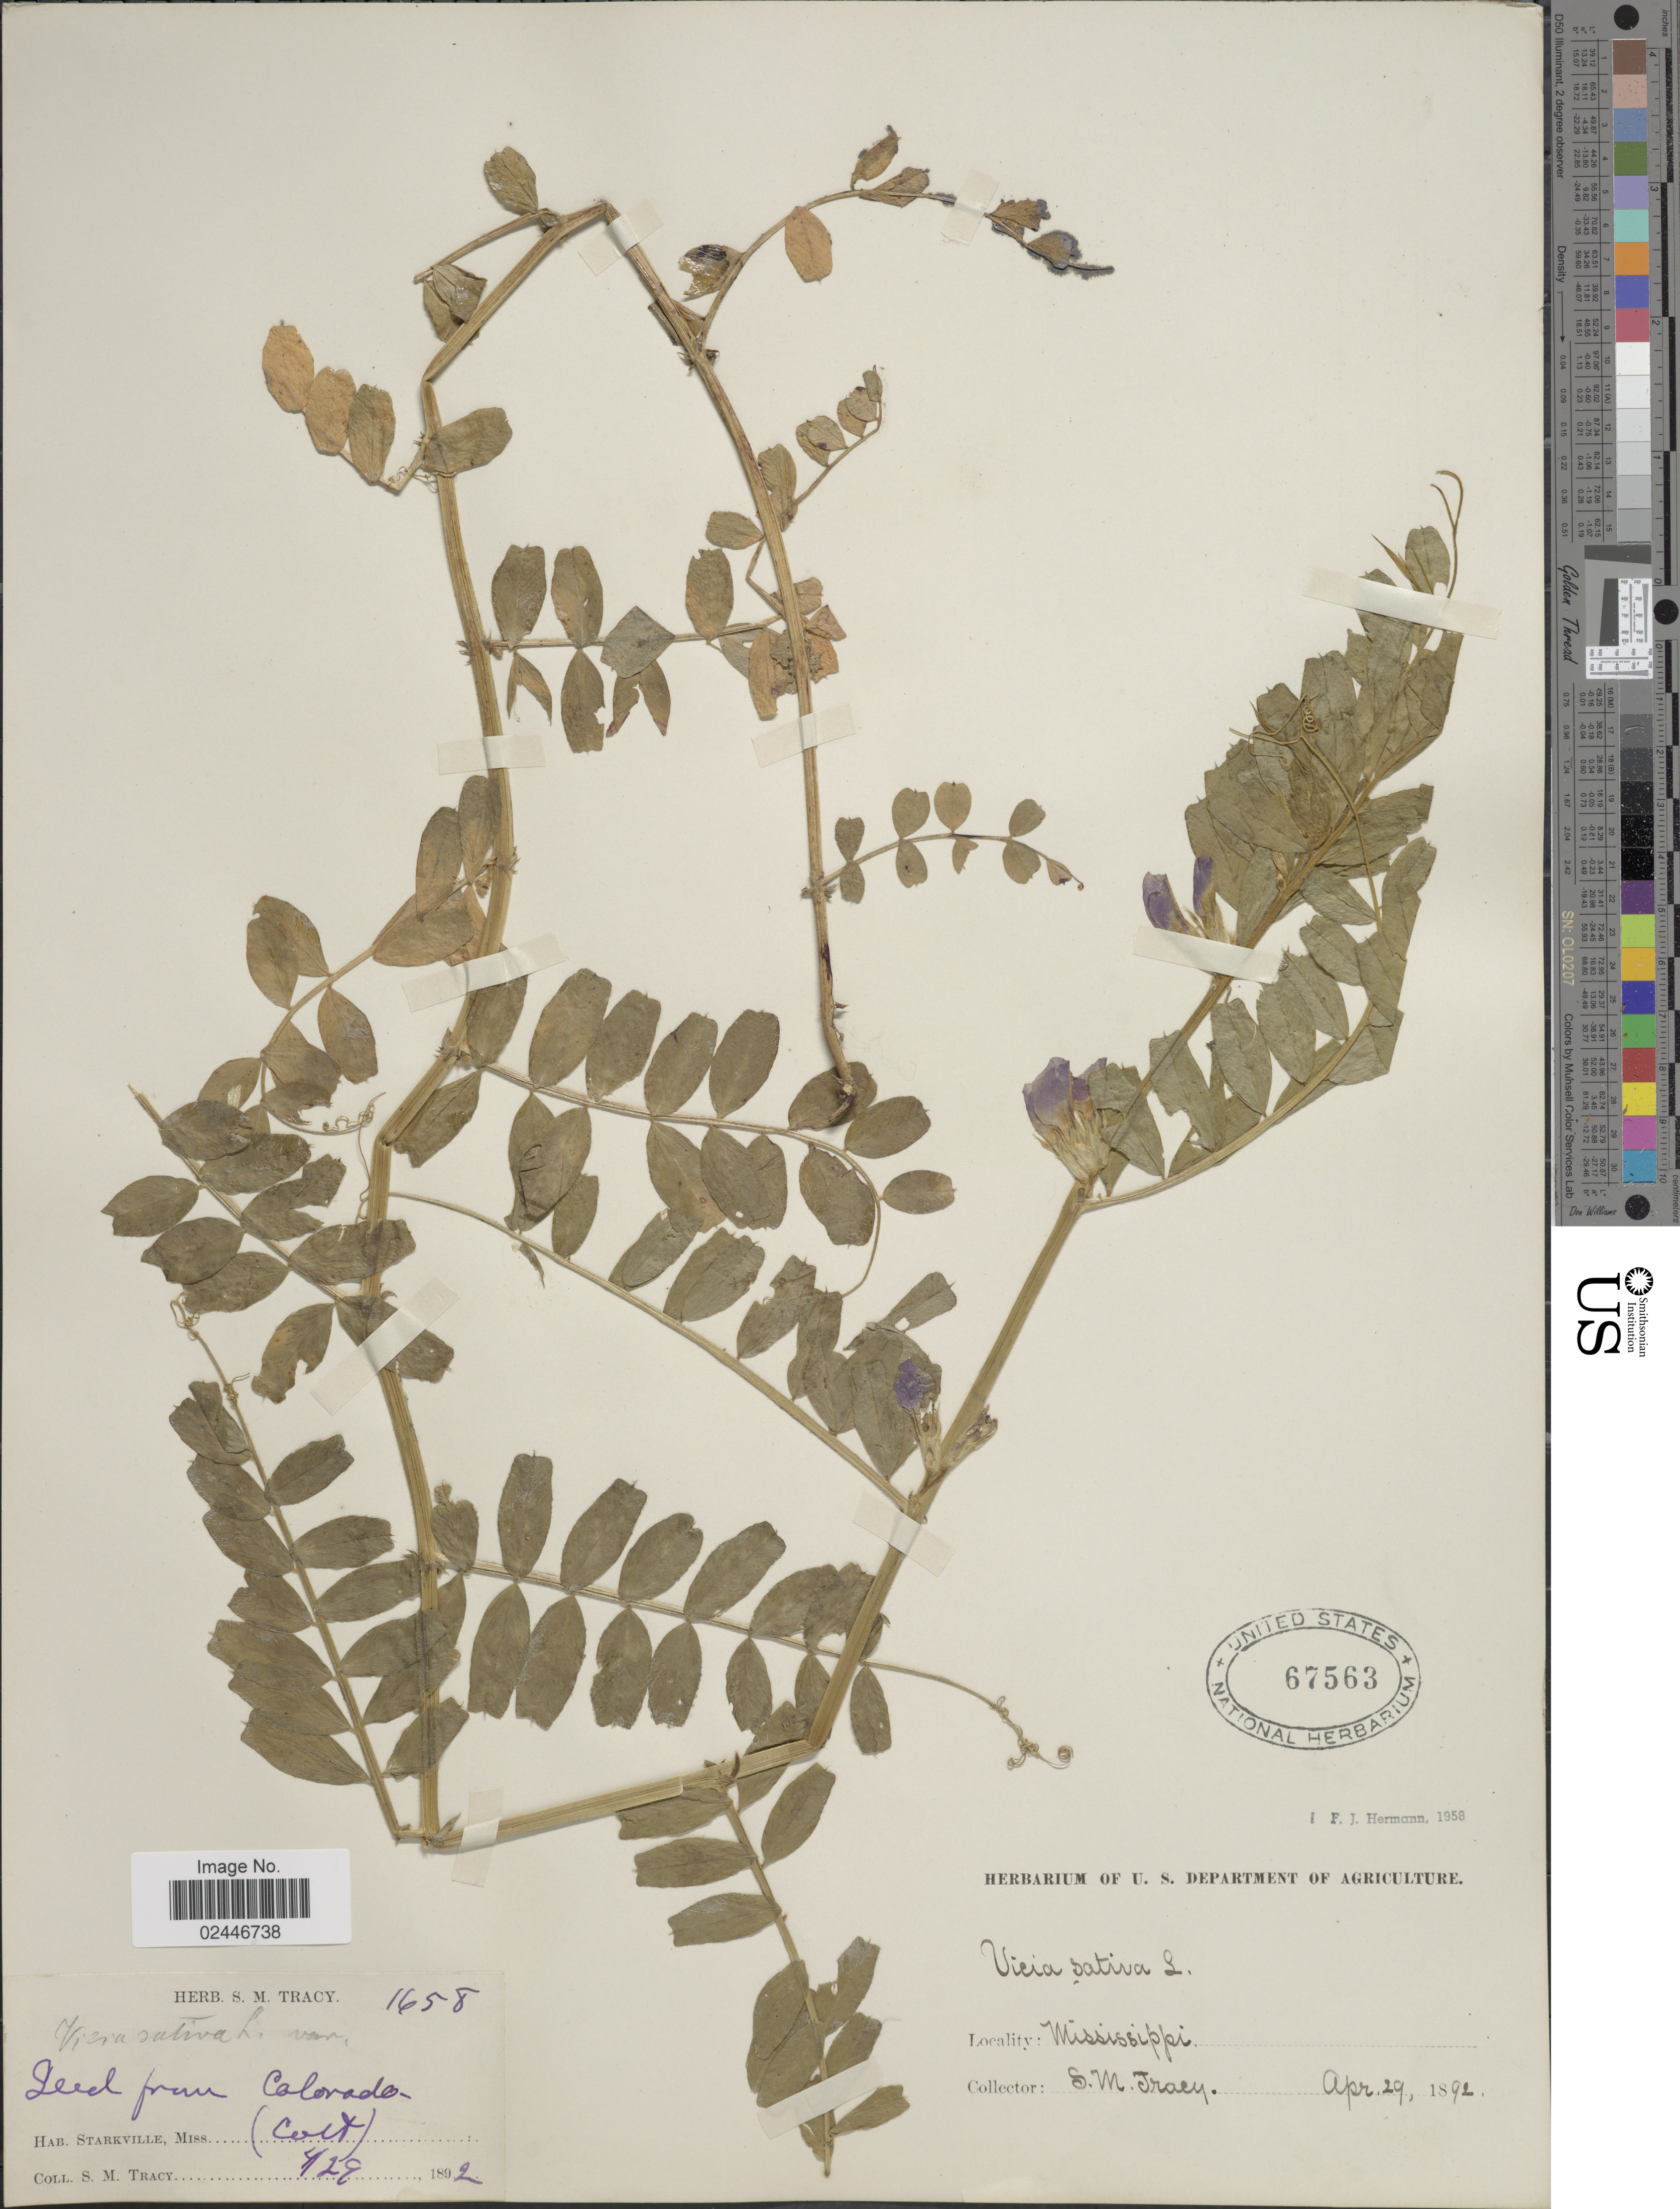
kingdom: Plantae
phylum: Tracheophyta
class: Magnoliopsida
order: Fabales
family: Fabaceae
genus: Vicia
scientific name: Vicia sativa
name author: L.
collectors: S. M. Tracy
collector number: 1658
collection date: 1892-04-29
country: United States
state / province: Mississippi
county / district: Oktibbeha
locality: Starkville (cult.) - Seed from Colorado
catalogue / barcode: US 67563